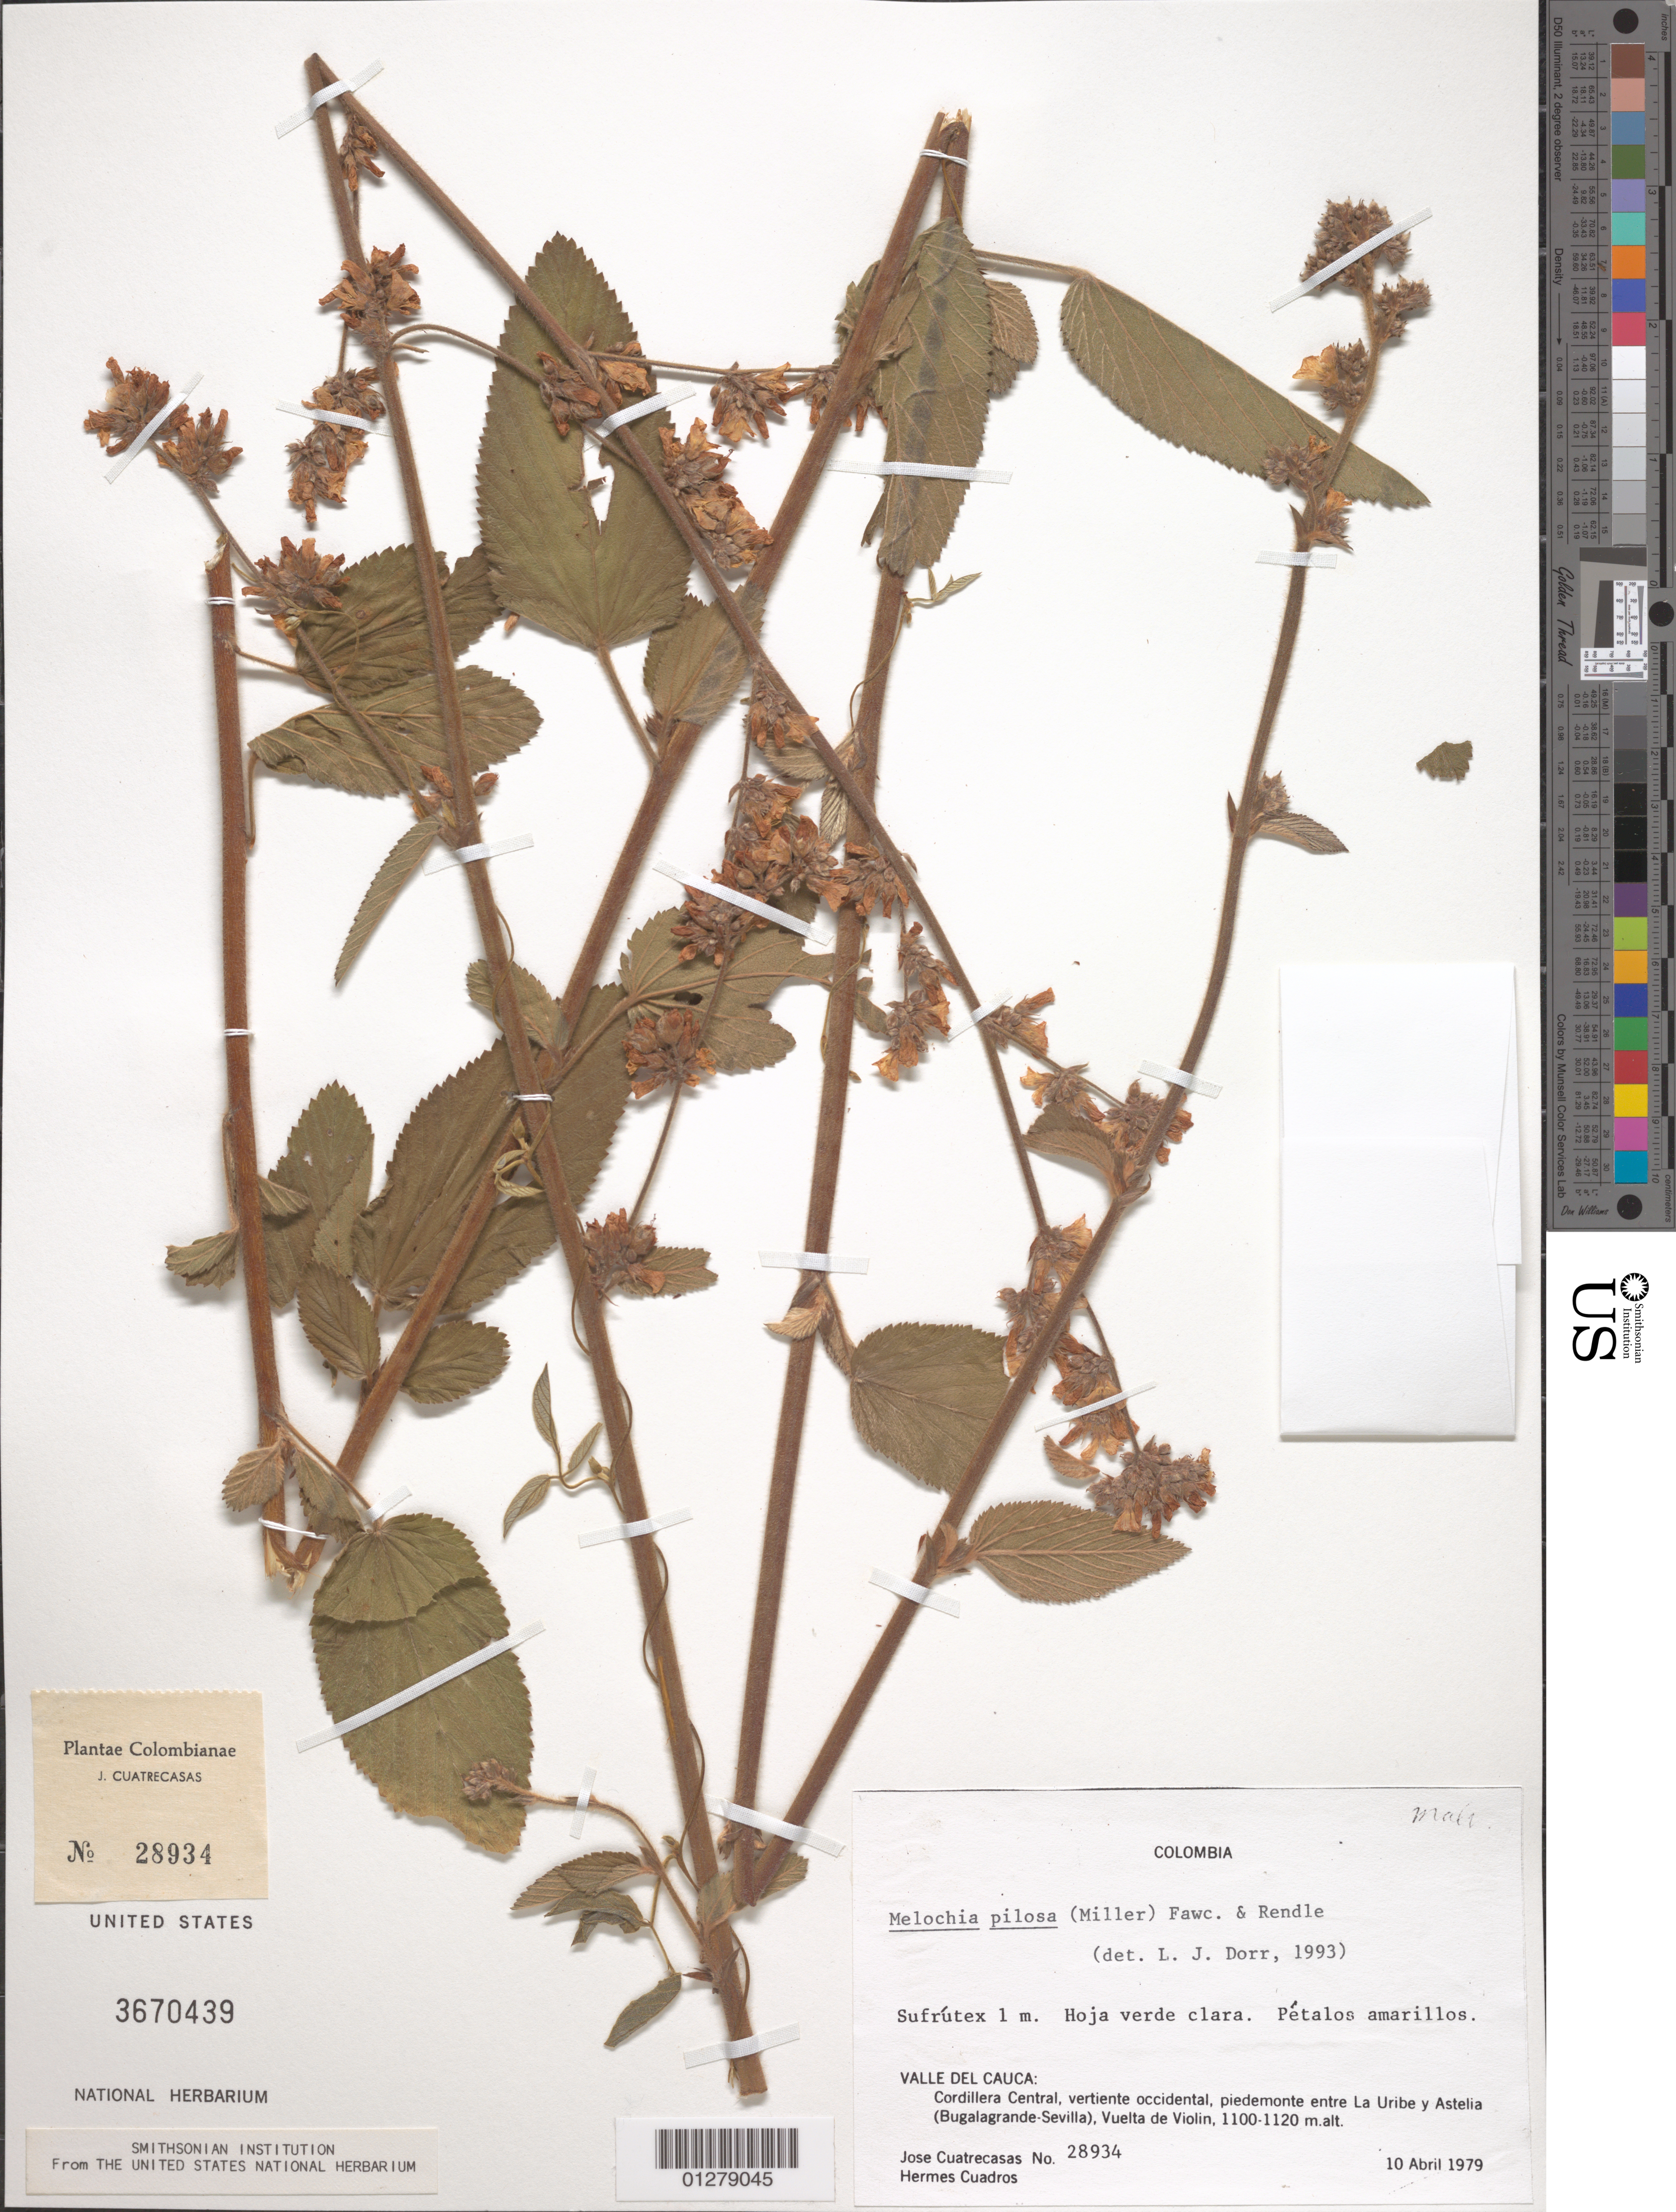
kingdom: Plantae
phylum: Tracheophyta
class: Magnoliopsida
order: Malvales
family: Malvaceae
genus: Melochia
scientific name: Melochia pilosa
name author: (Mill.) Fawc. & Rendle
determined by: Dorr, L. J., (BOT), Smithsonian Institution - National Museum of Natural History (UNITED STATES)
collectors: J. Cuatrecasas & H. Cuadros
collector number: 28934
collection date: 1979-04-10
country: Colombia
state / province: Valle del Cauca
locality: Cordillera Central, vertiente occidental, piedemonte entre La Uribe y Astelia (Bugalagrande-Sevilla), Vuelta de Violin.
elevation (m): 1100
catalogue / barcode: US 3670439